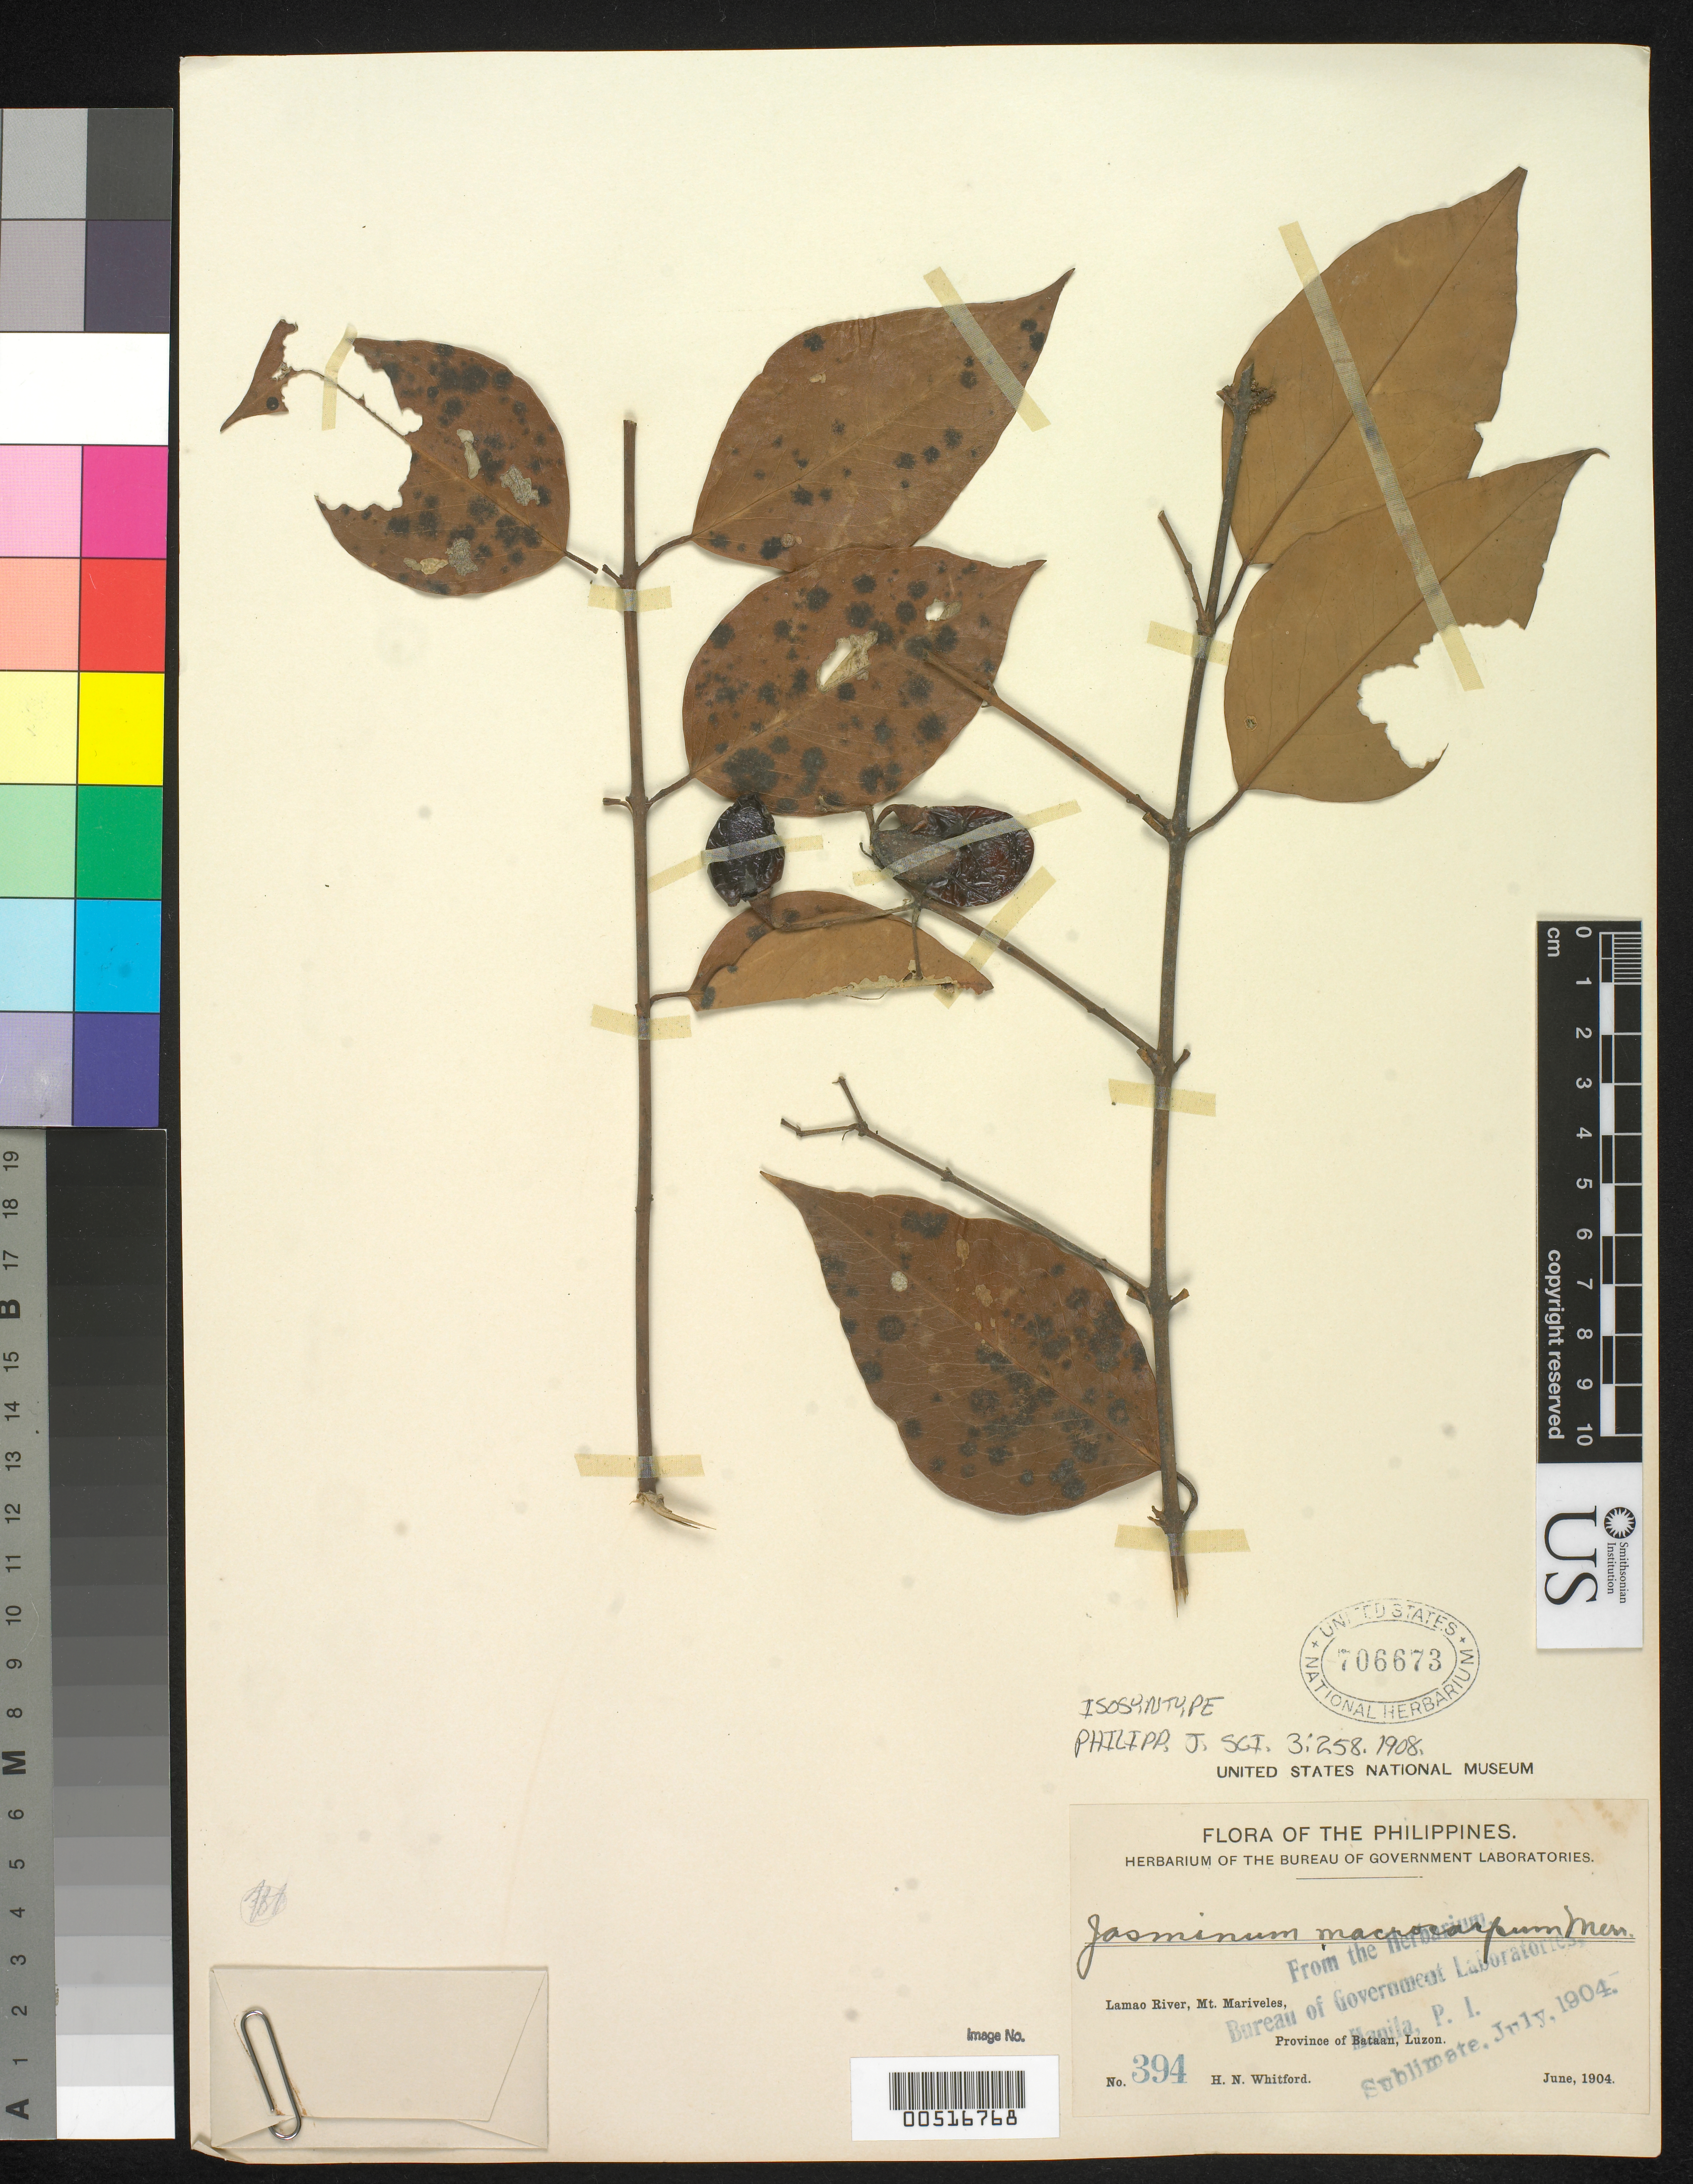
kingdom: Plantae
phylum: Tracheophyta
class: Magnoliopsida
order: Lamiales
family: Oleaceae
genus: Jasminum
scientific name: Jasminum macrocarpum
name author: Merr.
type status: Isosyntype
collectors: H. N. Whitford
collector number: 394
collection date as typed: Jun 1904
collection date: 1904-06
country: Philippines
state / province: Central Luzon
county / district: Bataan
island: Luzon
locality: Lamao River, Mt Mariveles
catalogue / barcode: US 706673